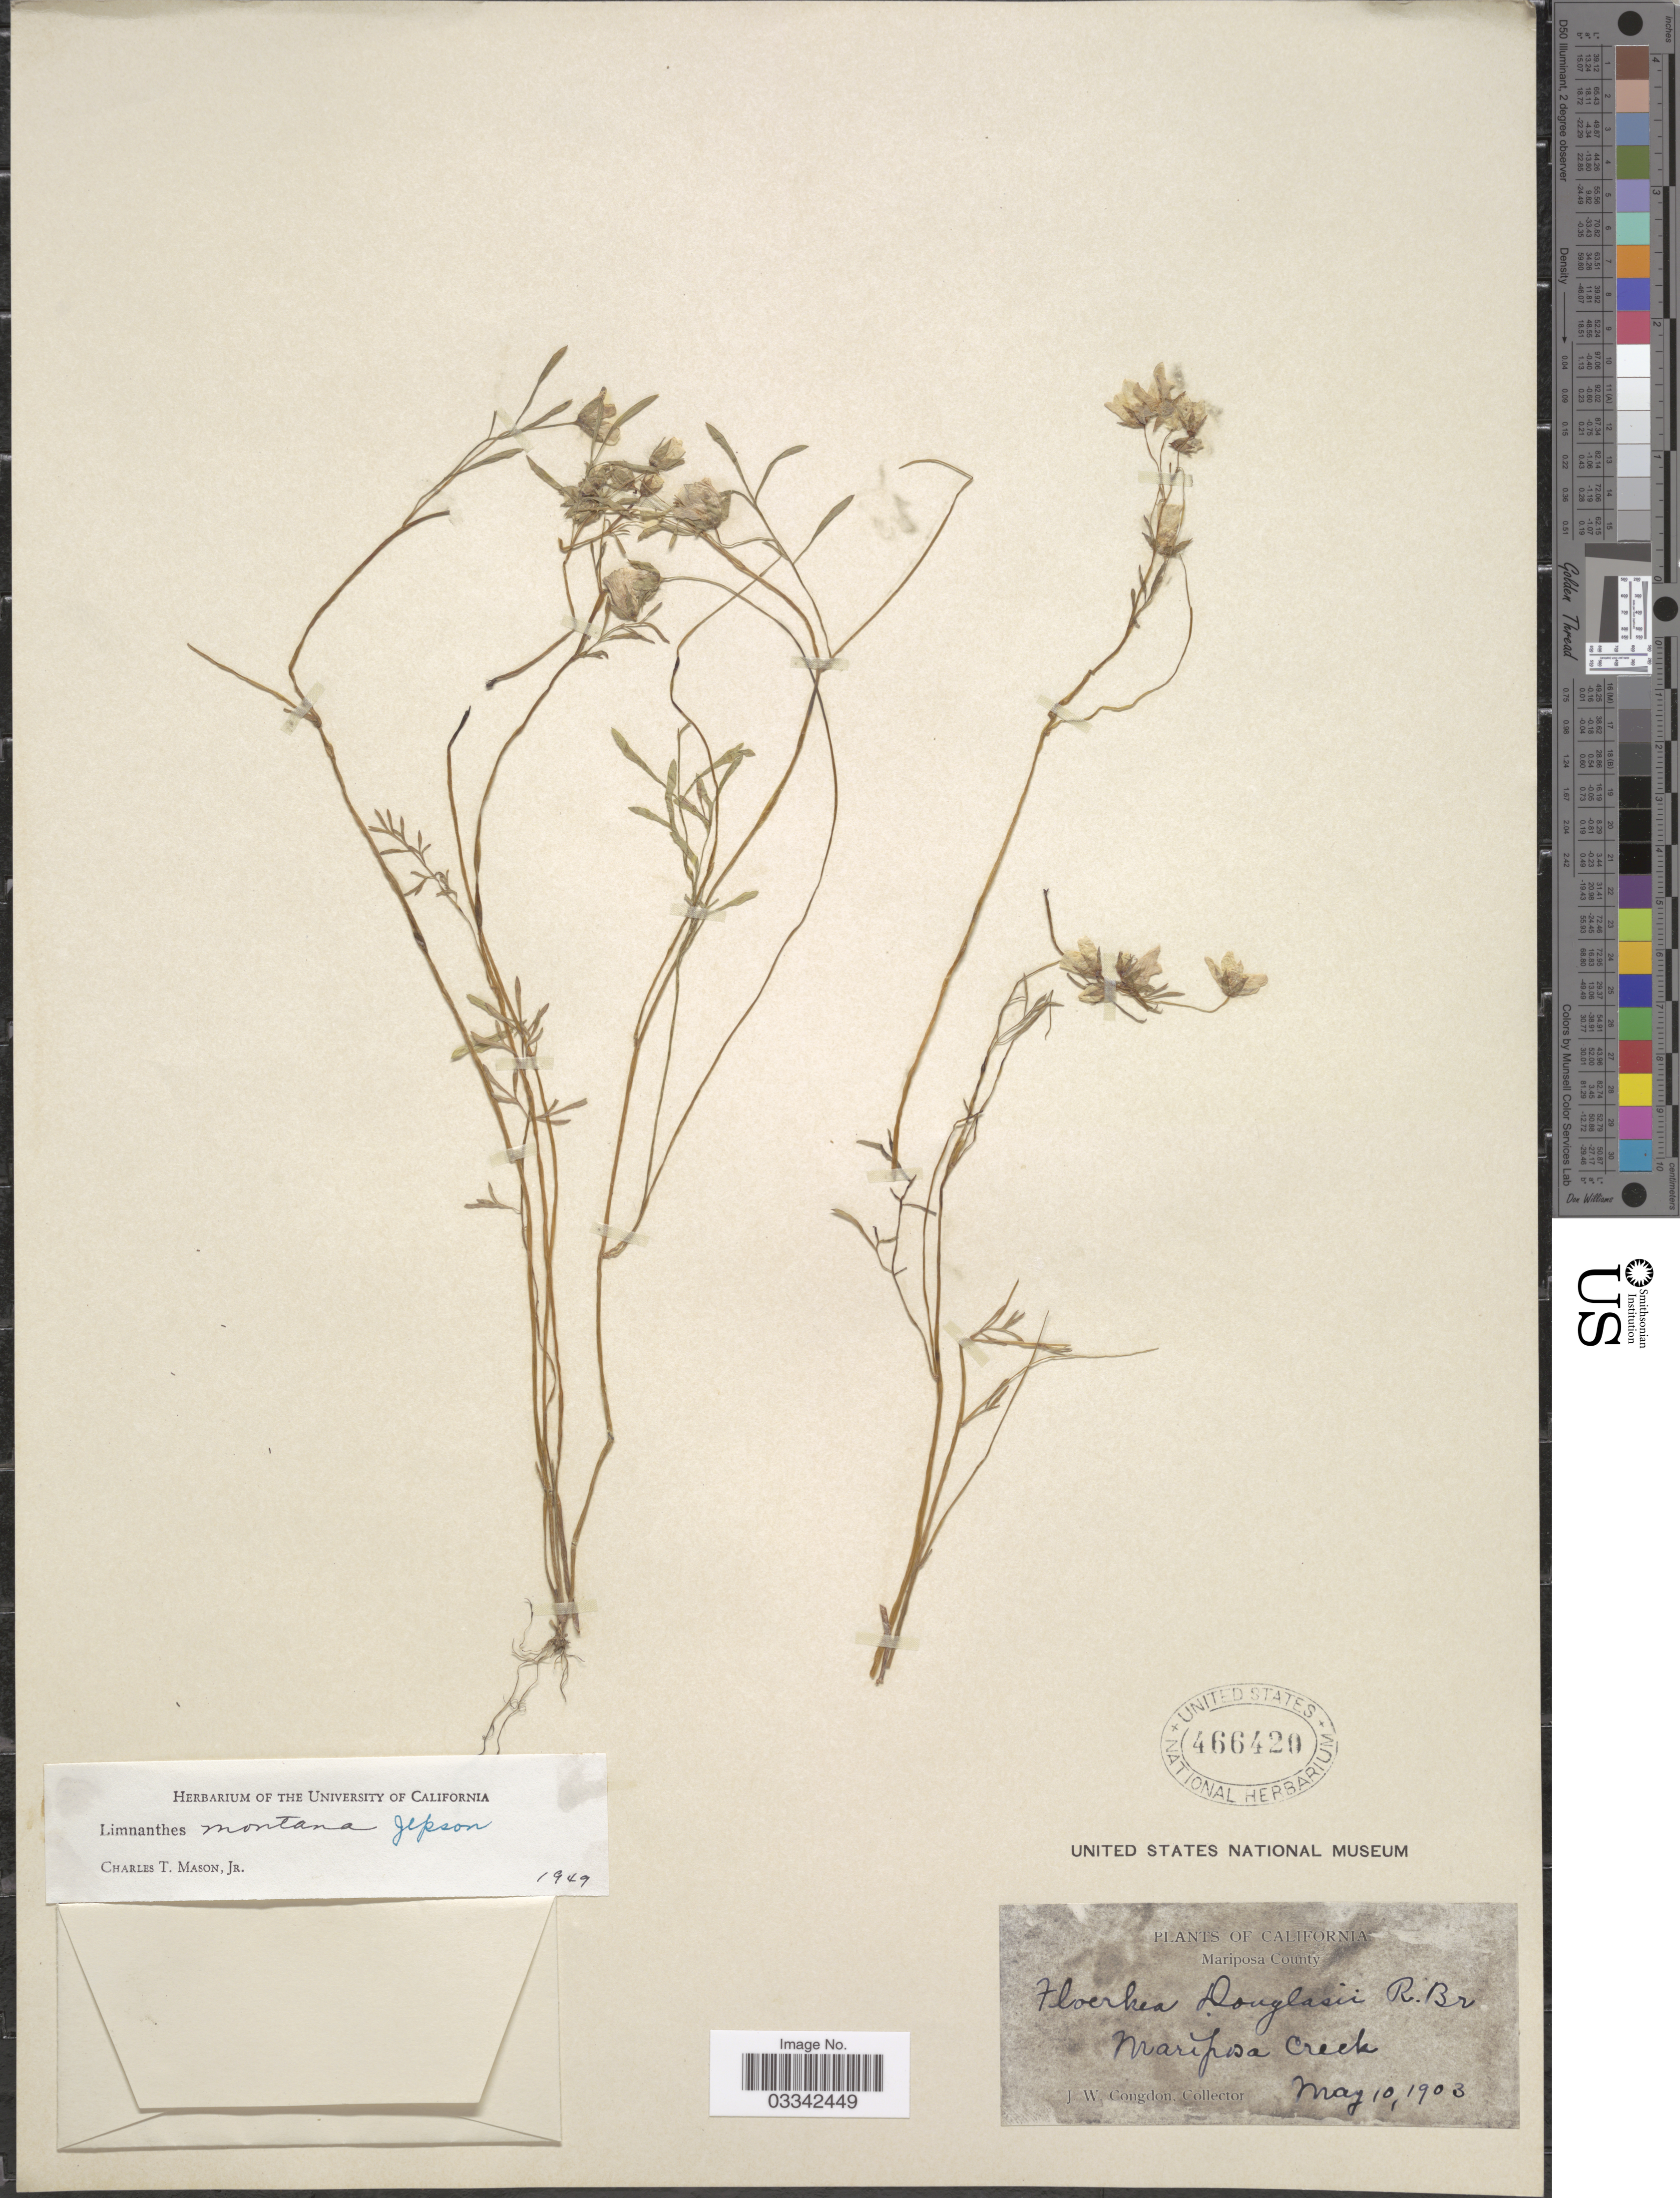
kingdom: Plantae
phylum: Tracheophyta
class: Magnoliopsida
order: Brassicales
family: Limnanthaceae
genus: Limnanthes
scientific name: Limnanthes montana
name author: Jeps.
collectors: J. W. Congdon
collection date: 1903-05-10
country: United States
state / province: California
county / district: Mariposa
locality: Mariposa County. Mariposa Creek.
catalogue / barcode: US 466420